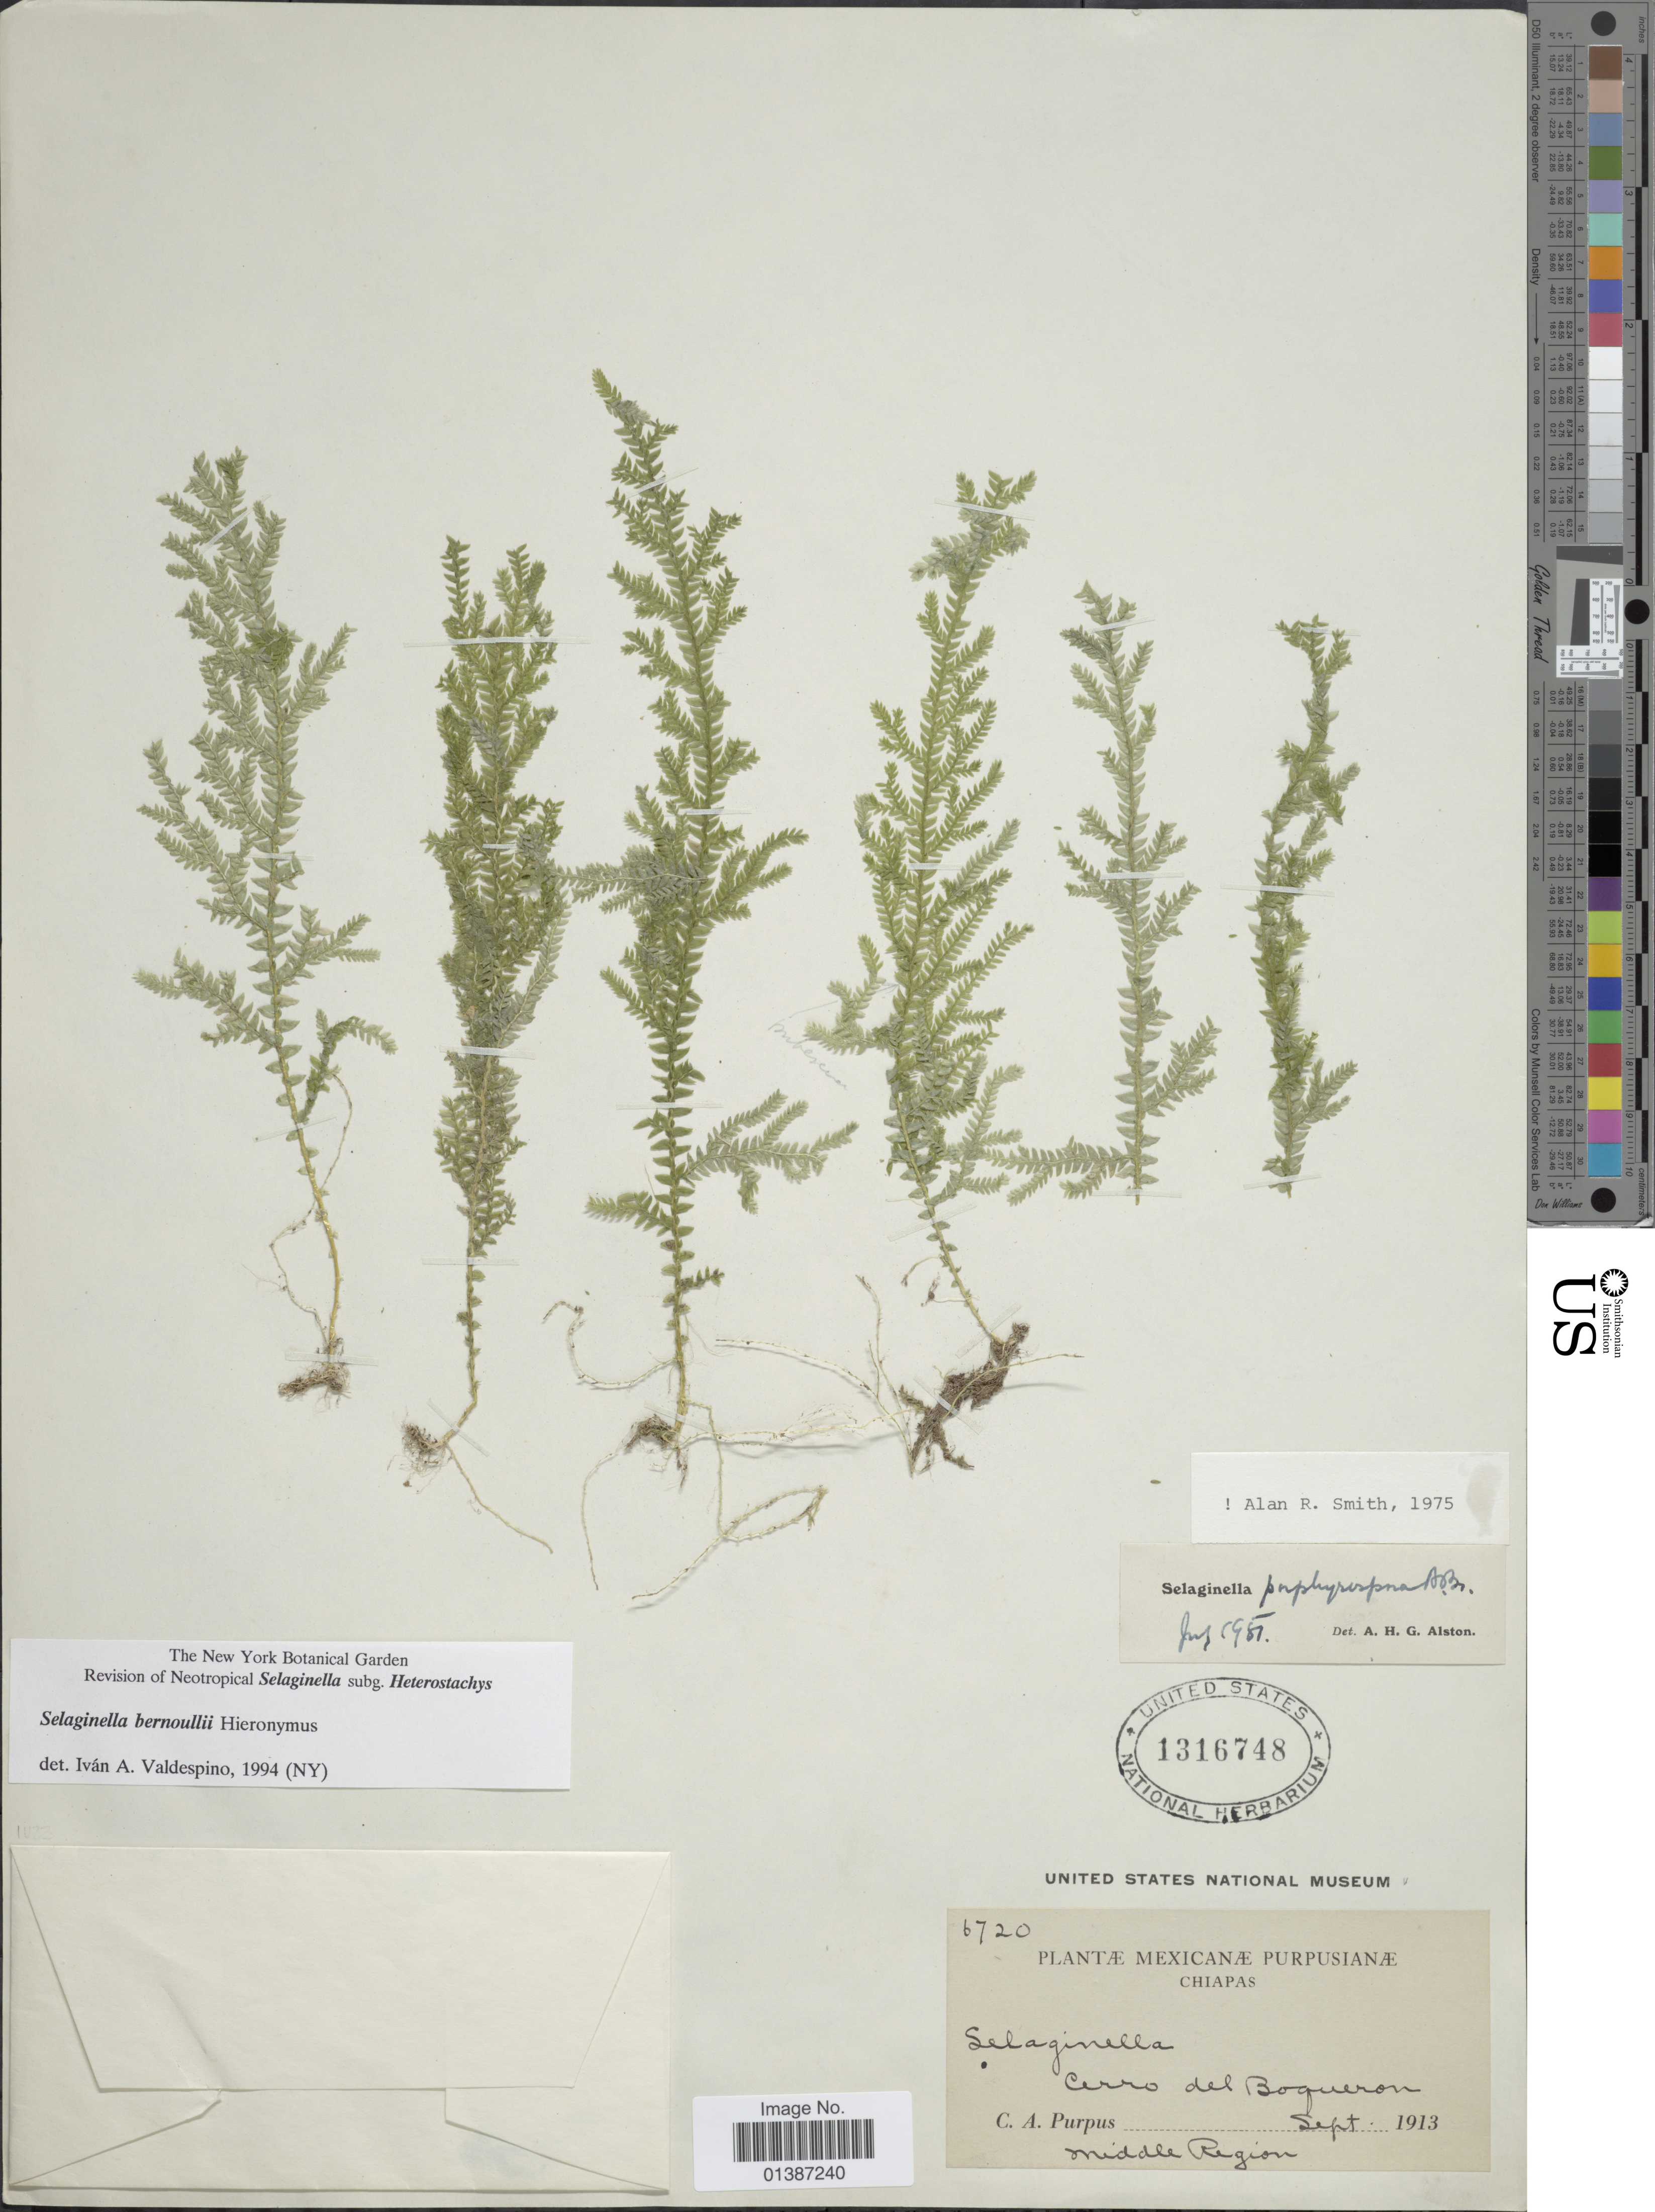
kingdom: Plantae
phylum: Tracheophyta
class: Lycopodiopsida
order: Selaginellales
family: Selaginellaceae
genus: Selaginella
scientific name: Selaginella bernoullii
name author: Hieron.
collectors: C. A. Purpus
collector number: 6720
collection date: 1913-09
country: Mexico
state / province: Chiapas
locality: Cerro del Boqueron, Middle Region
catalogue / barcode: US 1316748